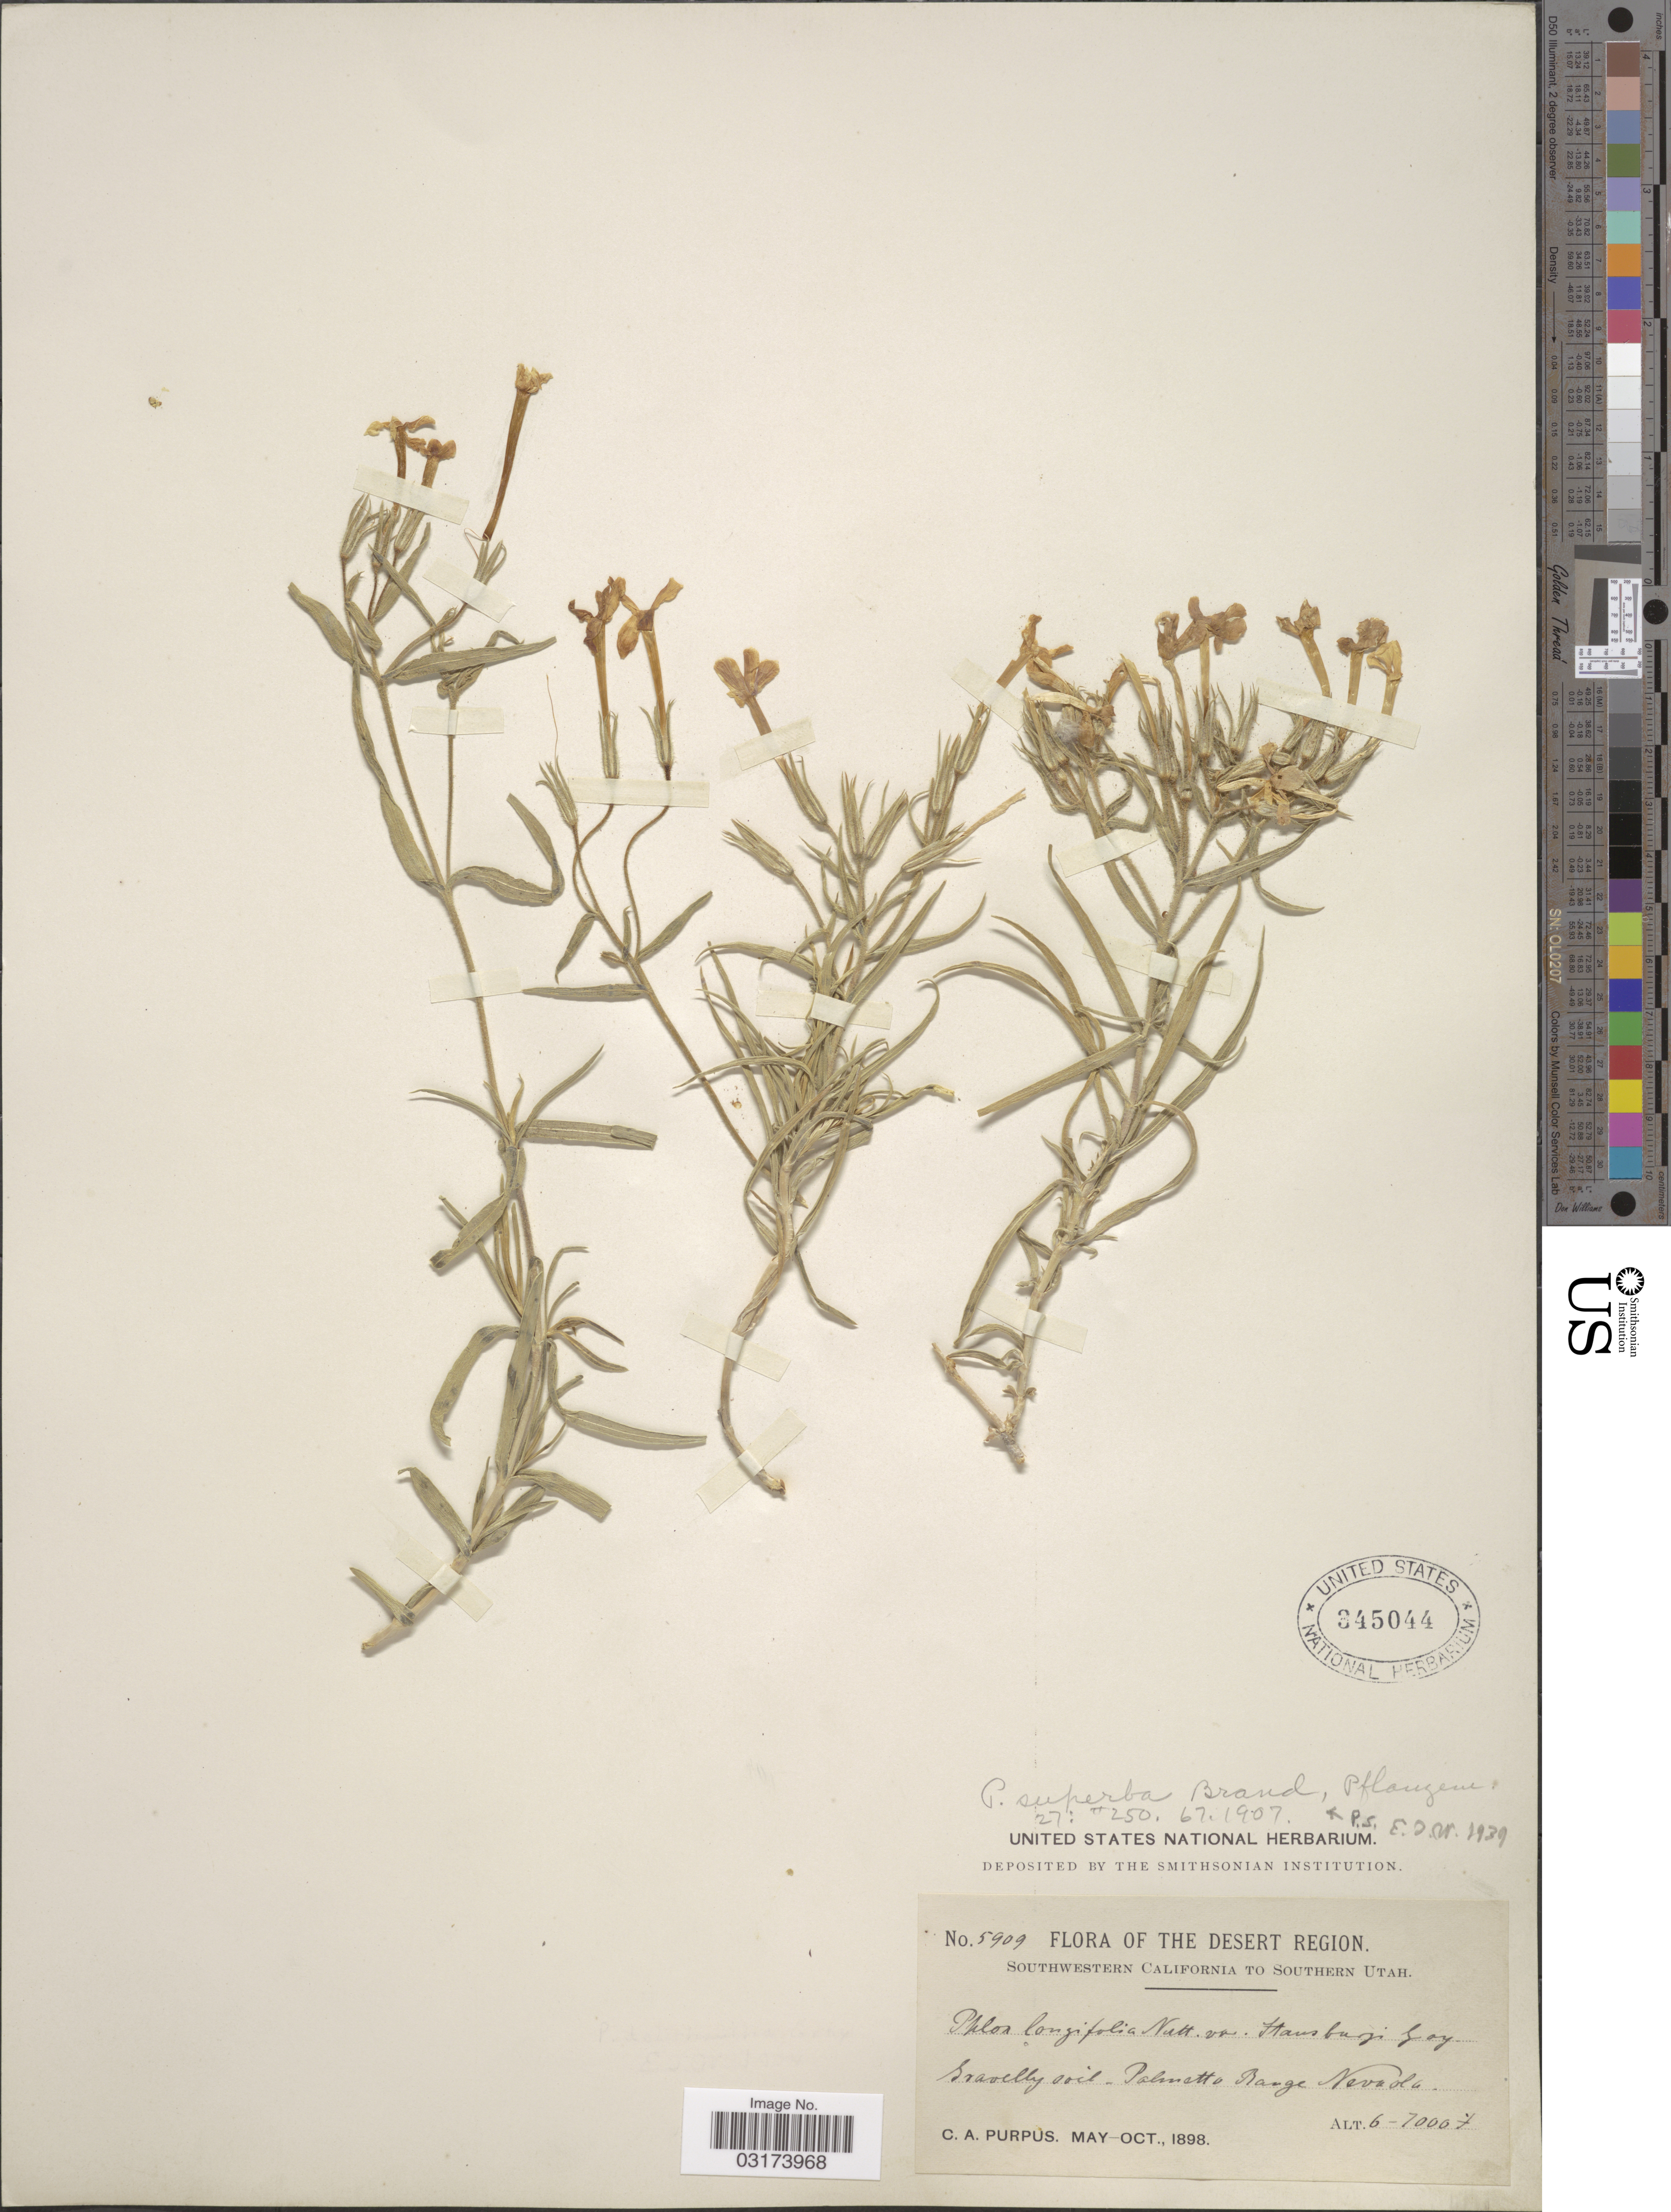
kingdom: Plantae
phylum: Tracheophyta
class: Magnoliopsida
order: Ericales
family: Polemoniaceae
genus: Phlox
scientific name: Phlox stansburyi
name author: (Torr.) A. Heller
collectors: C. A. Purpus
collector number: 5909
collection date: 1898-05/1898-10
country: United States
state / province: Nevada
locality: The Desert Region. Palmetto Range Nevada.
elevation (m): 1829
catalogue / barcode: US 345044